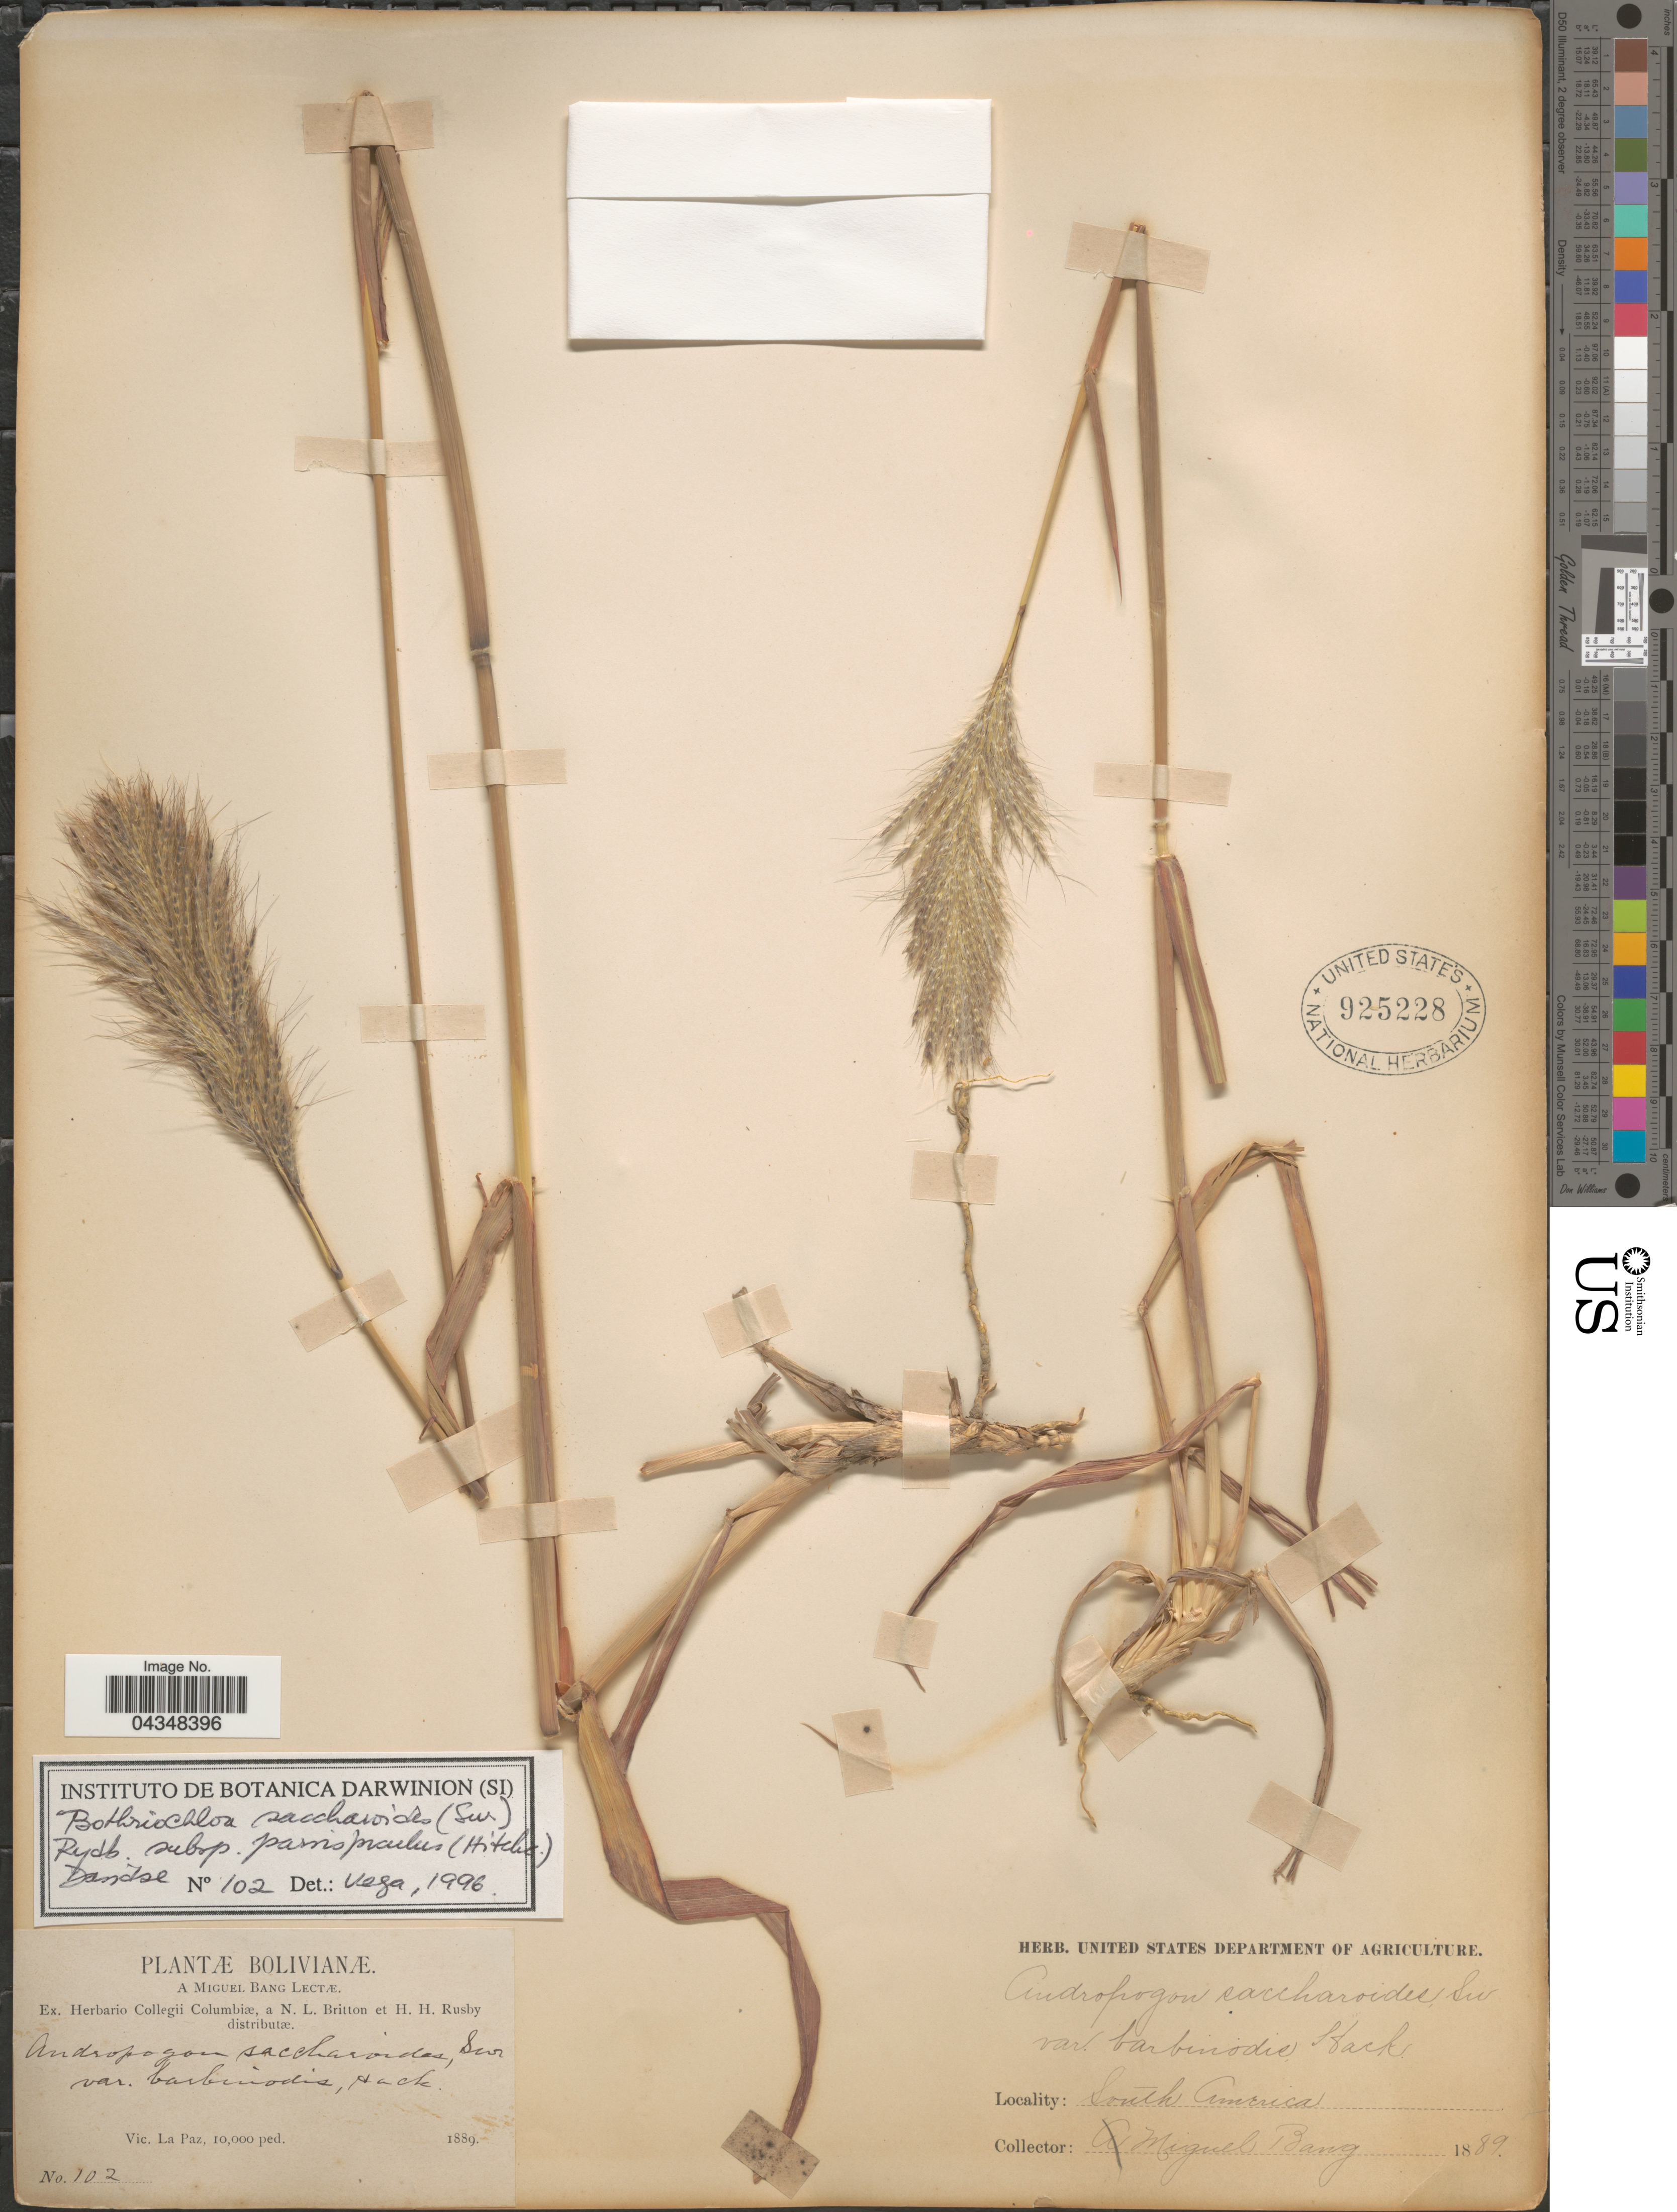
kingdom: Plantae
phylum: Tracheophyta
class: Liliopsida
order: Poales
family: Poaceae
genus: Bothriochloa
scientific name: Bothriochloa saccharoides var. parvispicula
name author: (Hitchc.) Tovar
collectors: M. Bang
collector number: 102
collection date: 1889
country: Bolivia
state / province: La Paz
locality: Vic. La Paz.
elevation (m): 3048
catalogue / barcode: US 925228